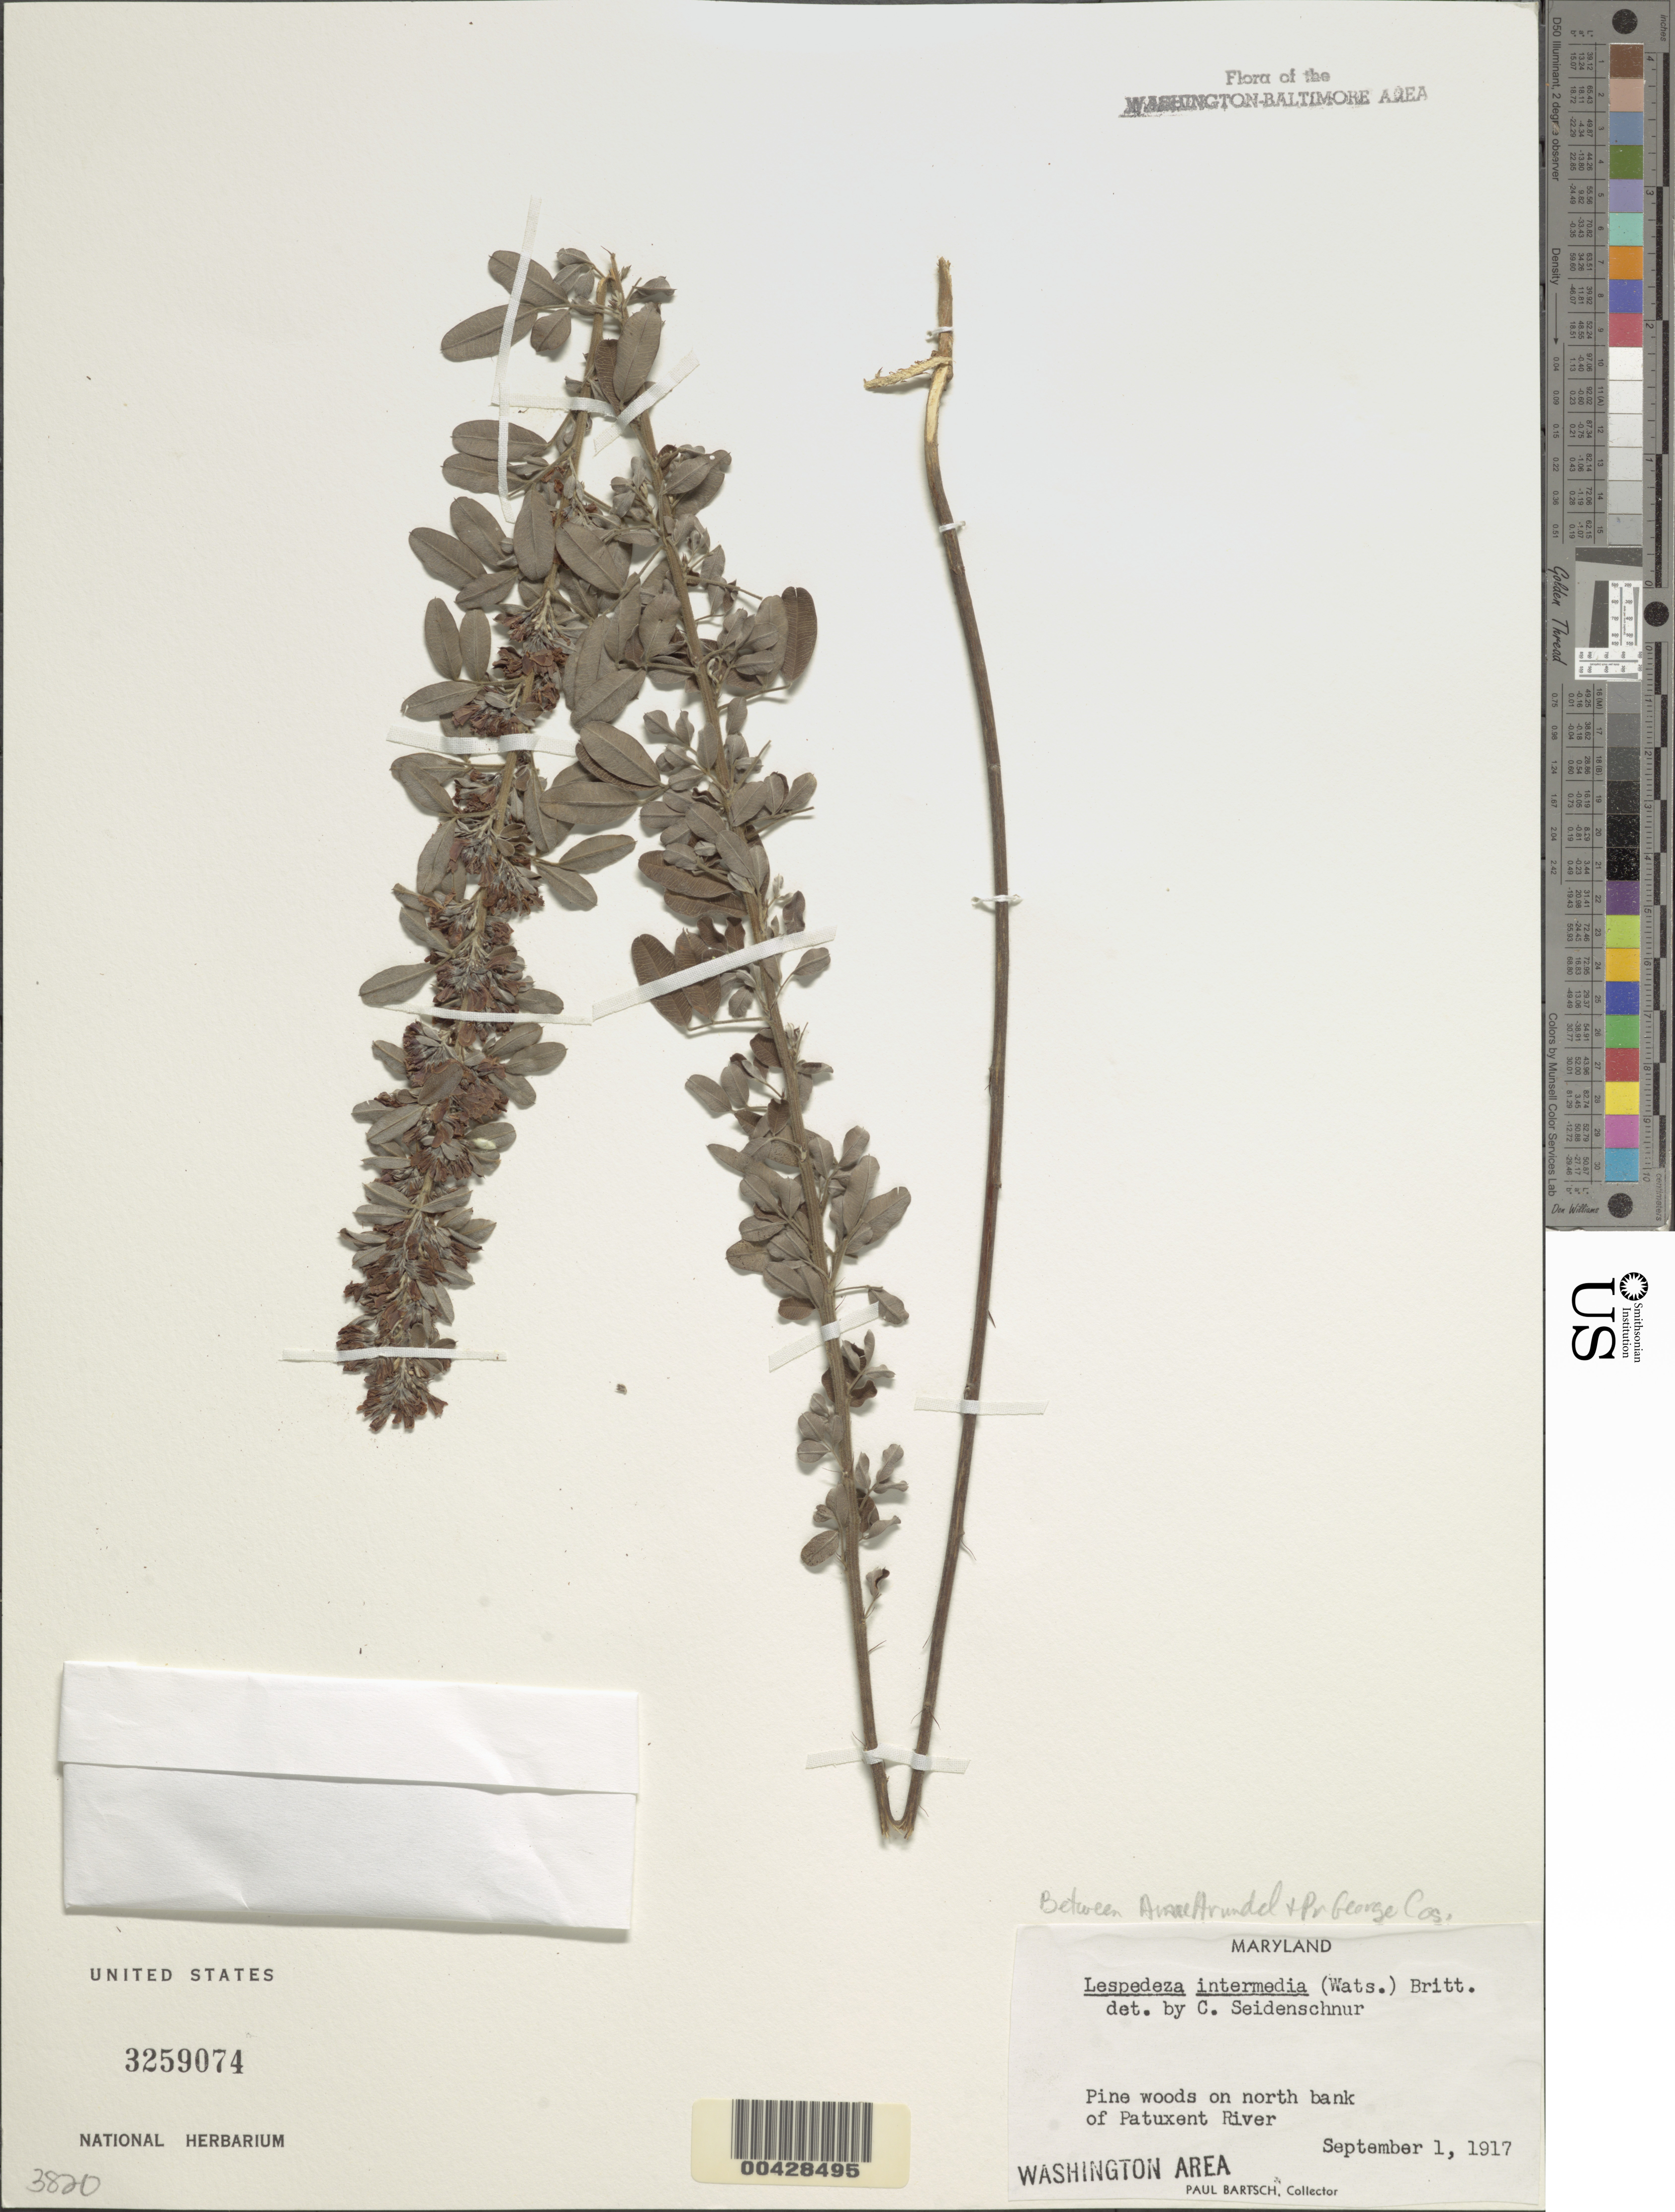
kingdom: Plantae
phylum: Tracheophyta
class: Magnoliopsida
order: Fabales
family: Fabaceae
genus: Lespedeza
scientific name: Lespedeza intermedia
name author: (S. Watson) Britton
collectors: P. Bartsch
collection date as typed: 01 Sep 1917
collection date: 1917-09-01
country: United States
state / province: Maryland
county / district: Anne Arundel / Prince George's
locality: Patuxent River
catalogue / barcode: US 3259074